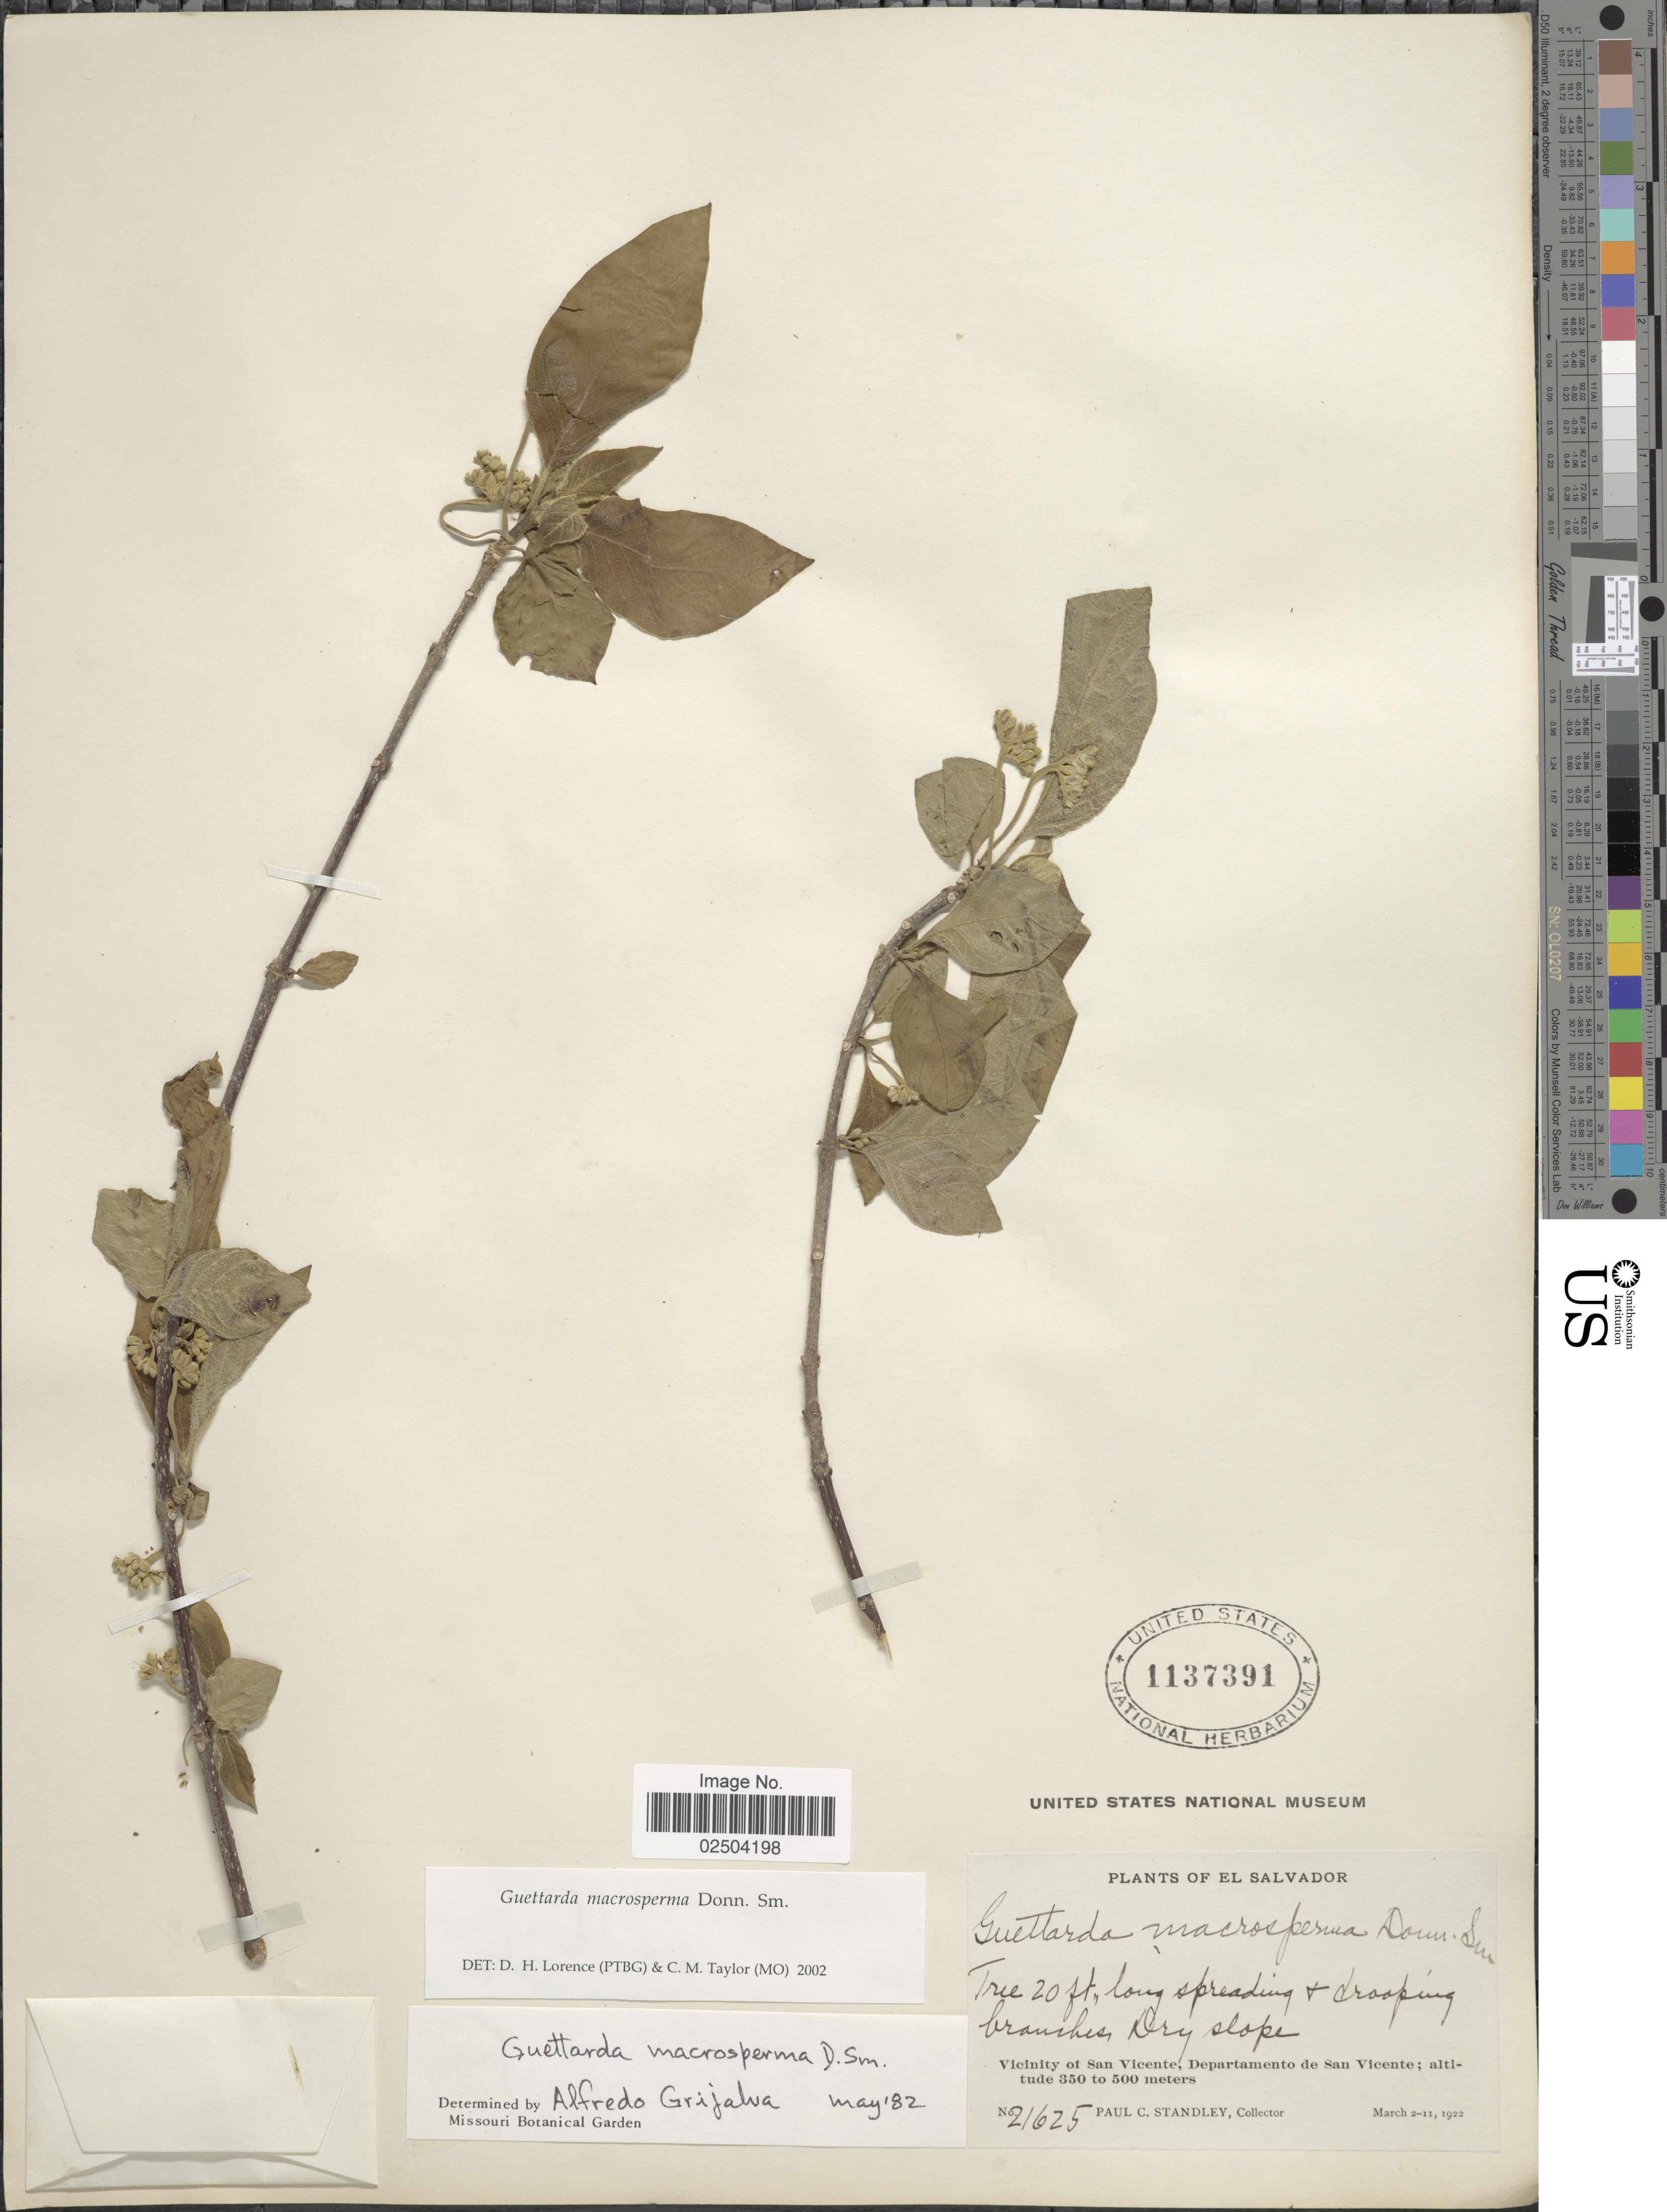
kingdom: Plantae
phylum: Tracheophyta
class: Magnoliopsida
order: Gentianales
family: Rubiaceae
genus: Guettarda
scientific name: Guettarda macrosperma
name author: Donn. Sm.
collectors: P. C. Standley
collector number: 21625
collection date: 1922-03-02/1922-03-11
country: El Salvador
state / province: San Vincente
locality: Vicinity of San Vicente, Departamento de San Vicente.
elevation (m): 350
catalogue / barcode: US 1137391